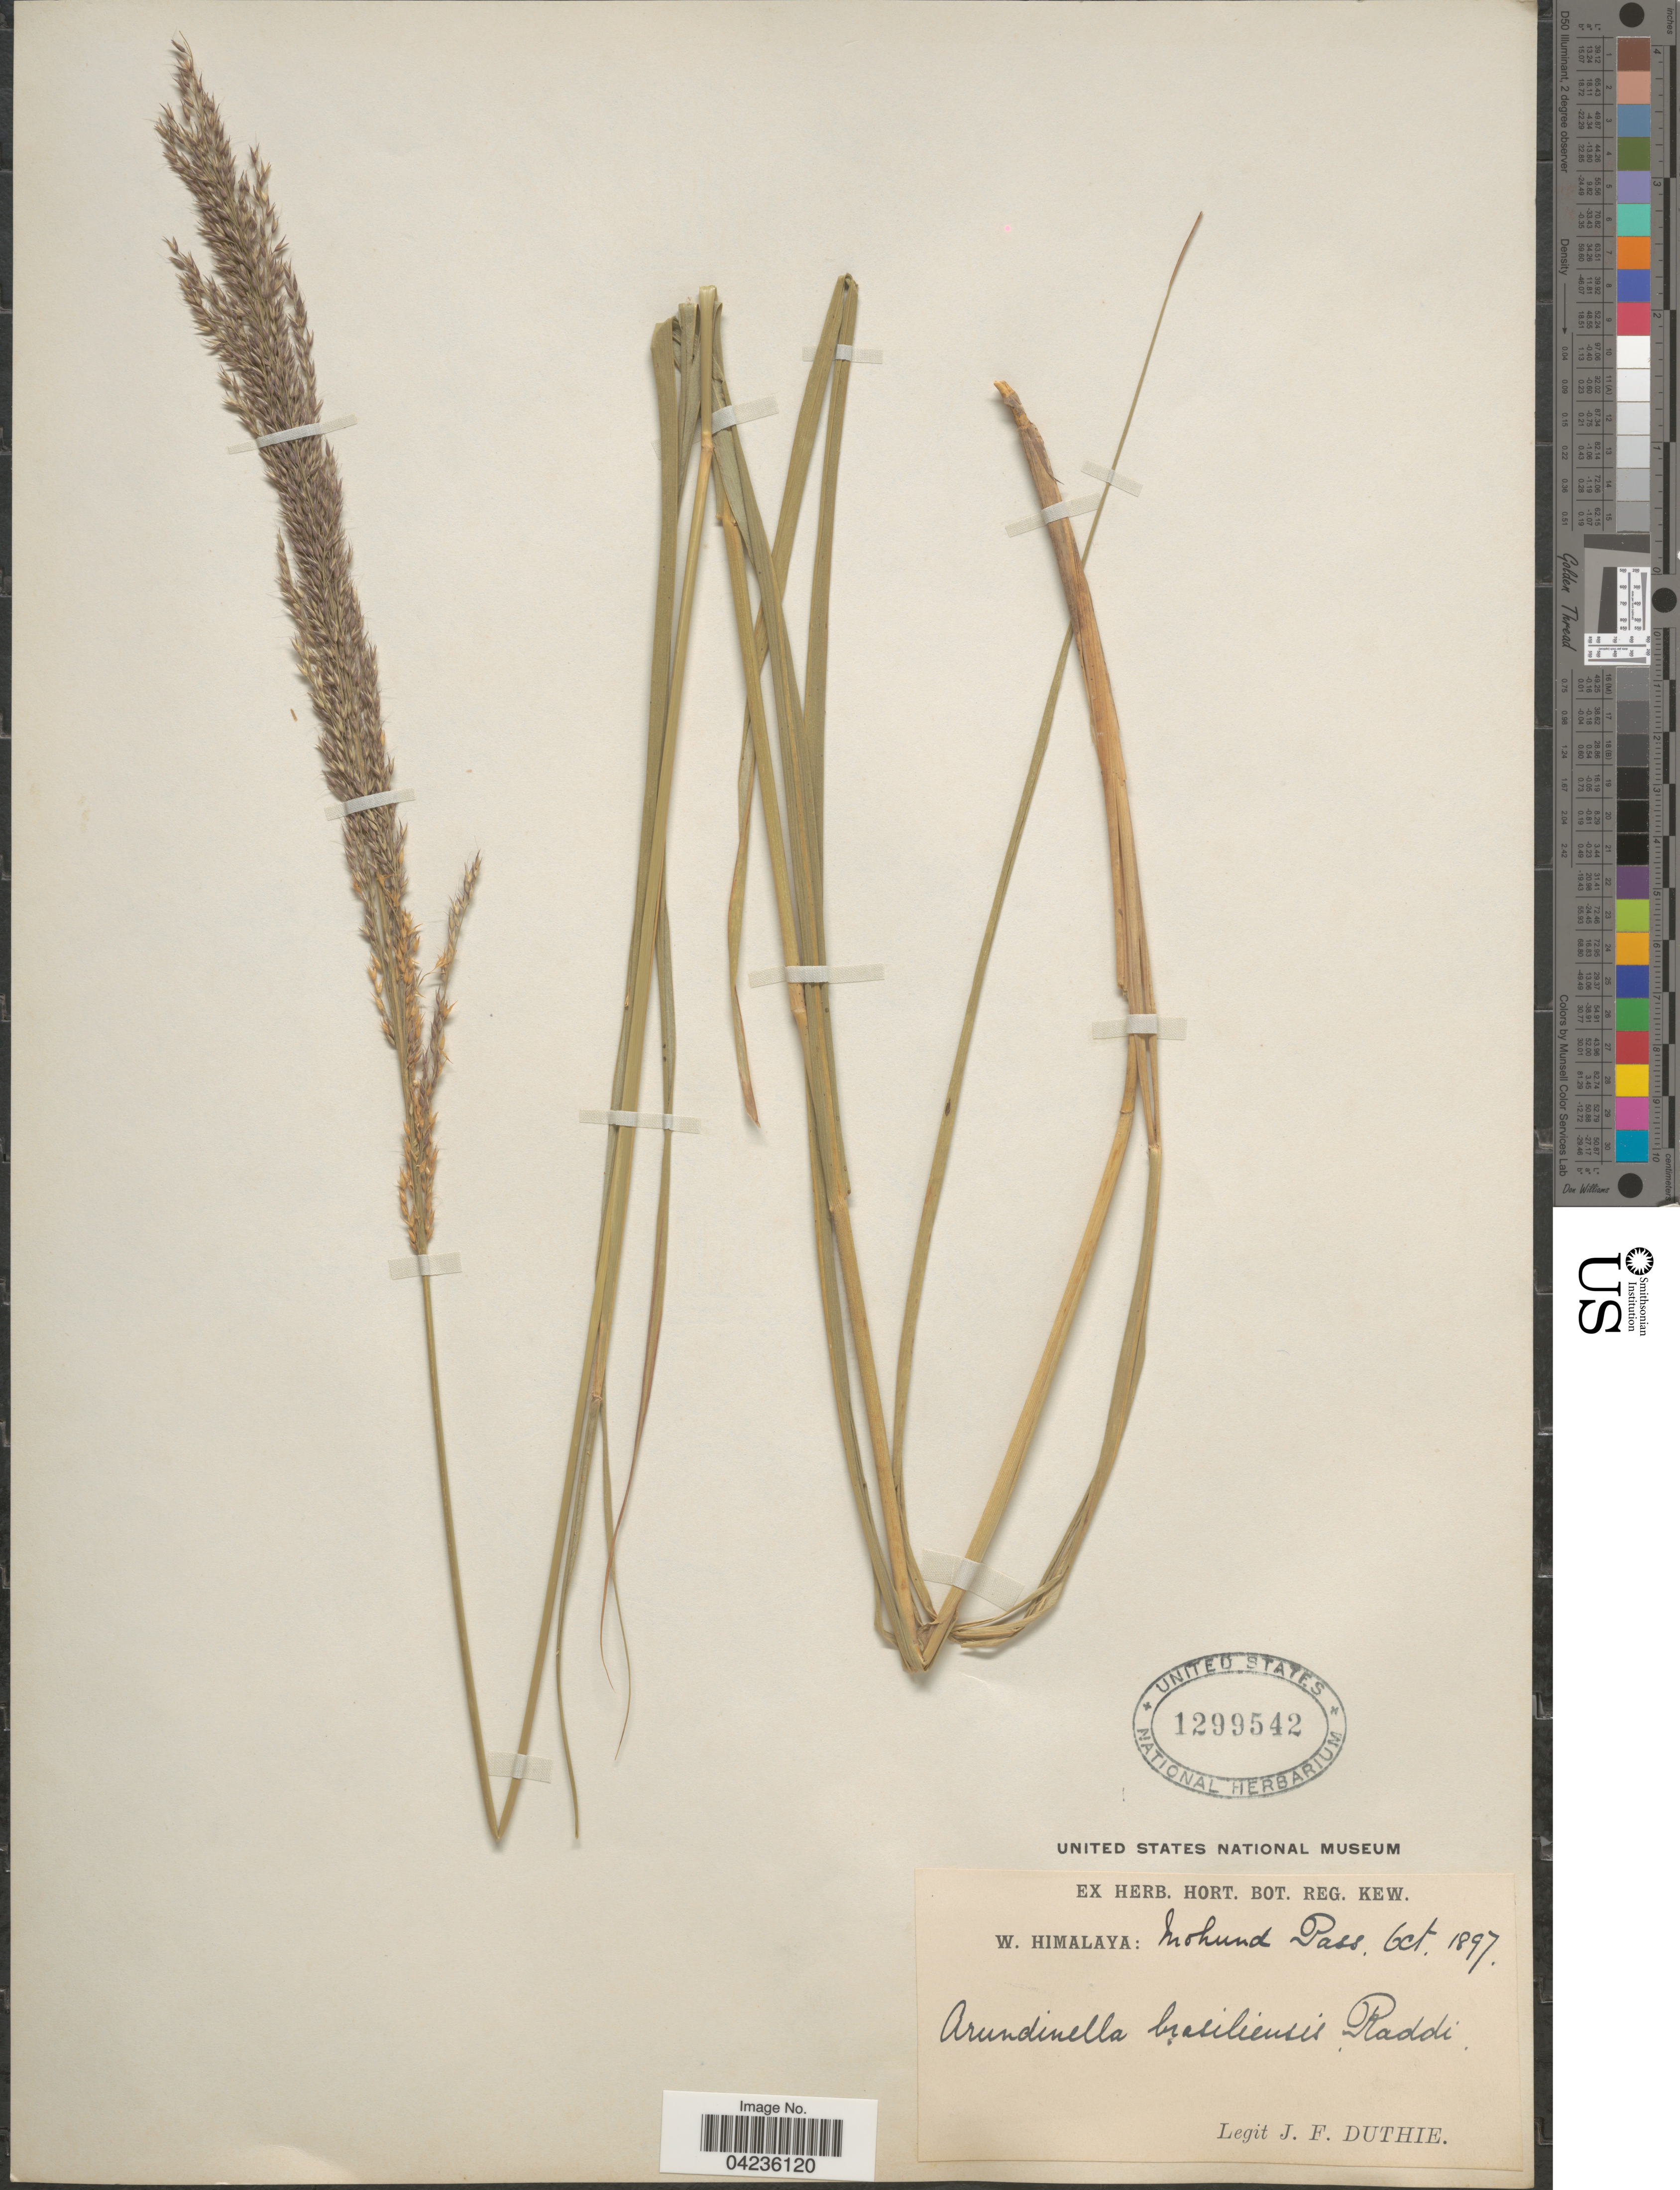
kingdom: Plantae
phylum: Tracheophyta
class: Liliopsida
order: Poales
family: Poaceae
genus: Arundinella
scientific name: Arundinella nepalensis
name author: Trin.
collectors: J. F. Duthie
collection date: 1897-10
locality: W. Himalaya: Mohund Pass.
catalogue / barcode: US 1299542